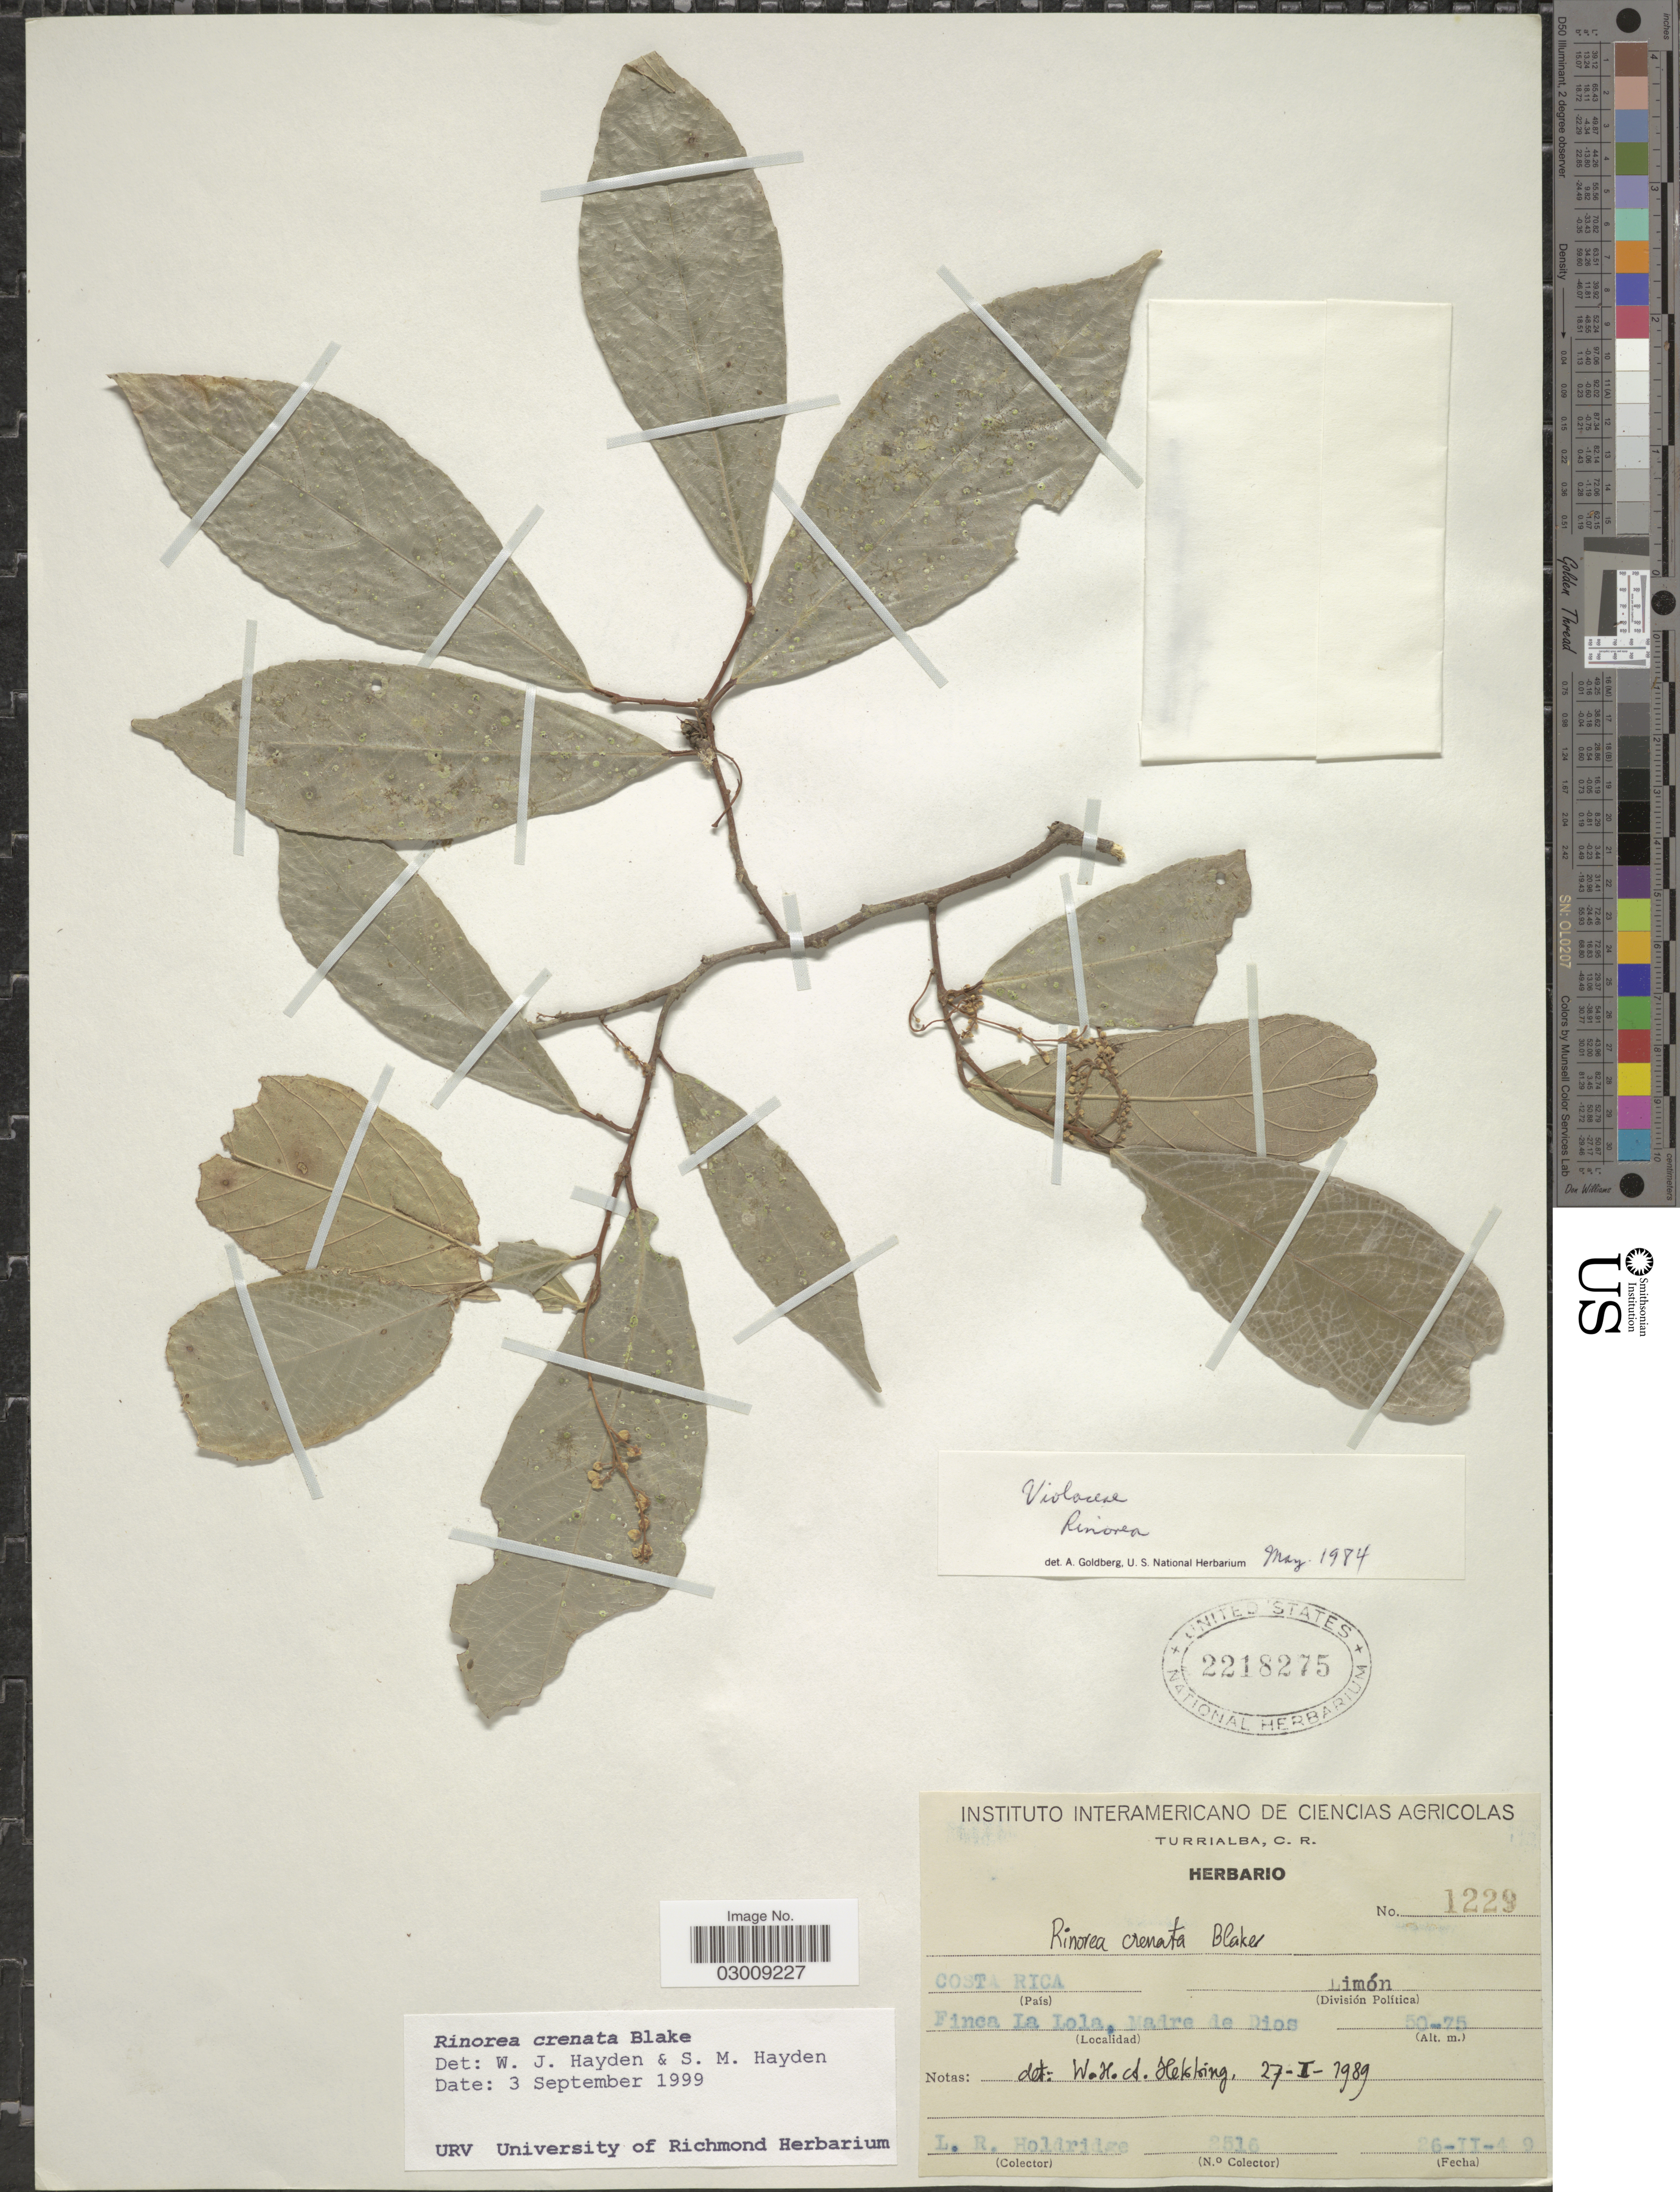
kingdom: Plantae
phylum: Tracheophyta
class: Magnoliopsida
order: Malpighiales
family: Violaceae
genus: Bribria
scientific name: Bribria crenata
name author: (S.F. Blake) Wahlert & H.E. Ballard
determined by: Hoyos-Gomez, S. E.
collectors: L. Holdridge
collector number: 2516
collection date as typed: Transcribed d/m/y: 26/2/49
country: Costa Rica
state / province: Limón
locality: Finca La Lola, Madre de Dios.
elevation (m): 50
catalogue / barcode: US 2218275